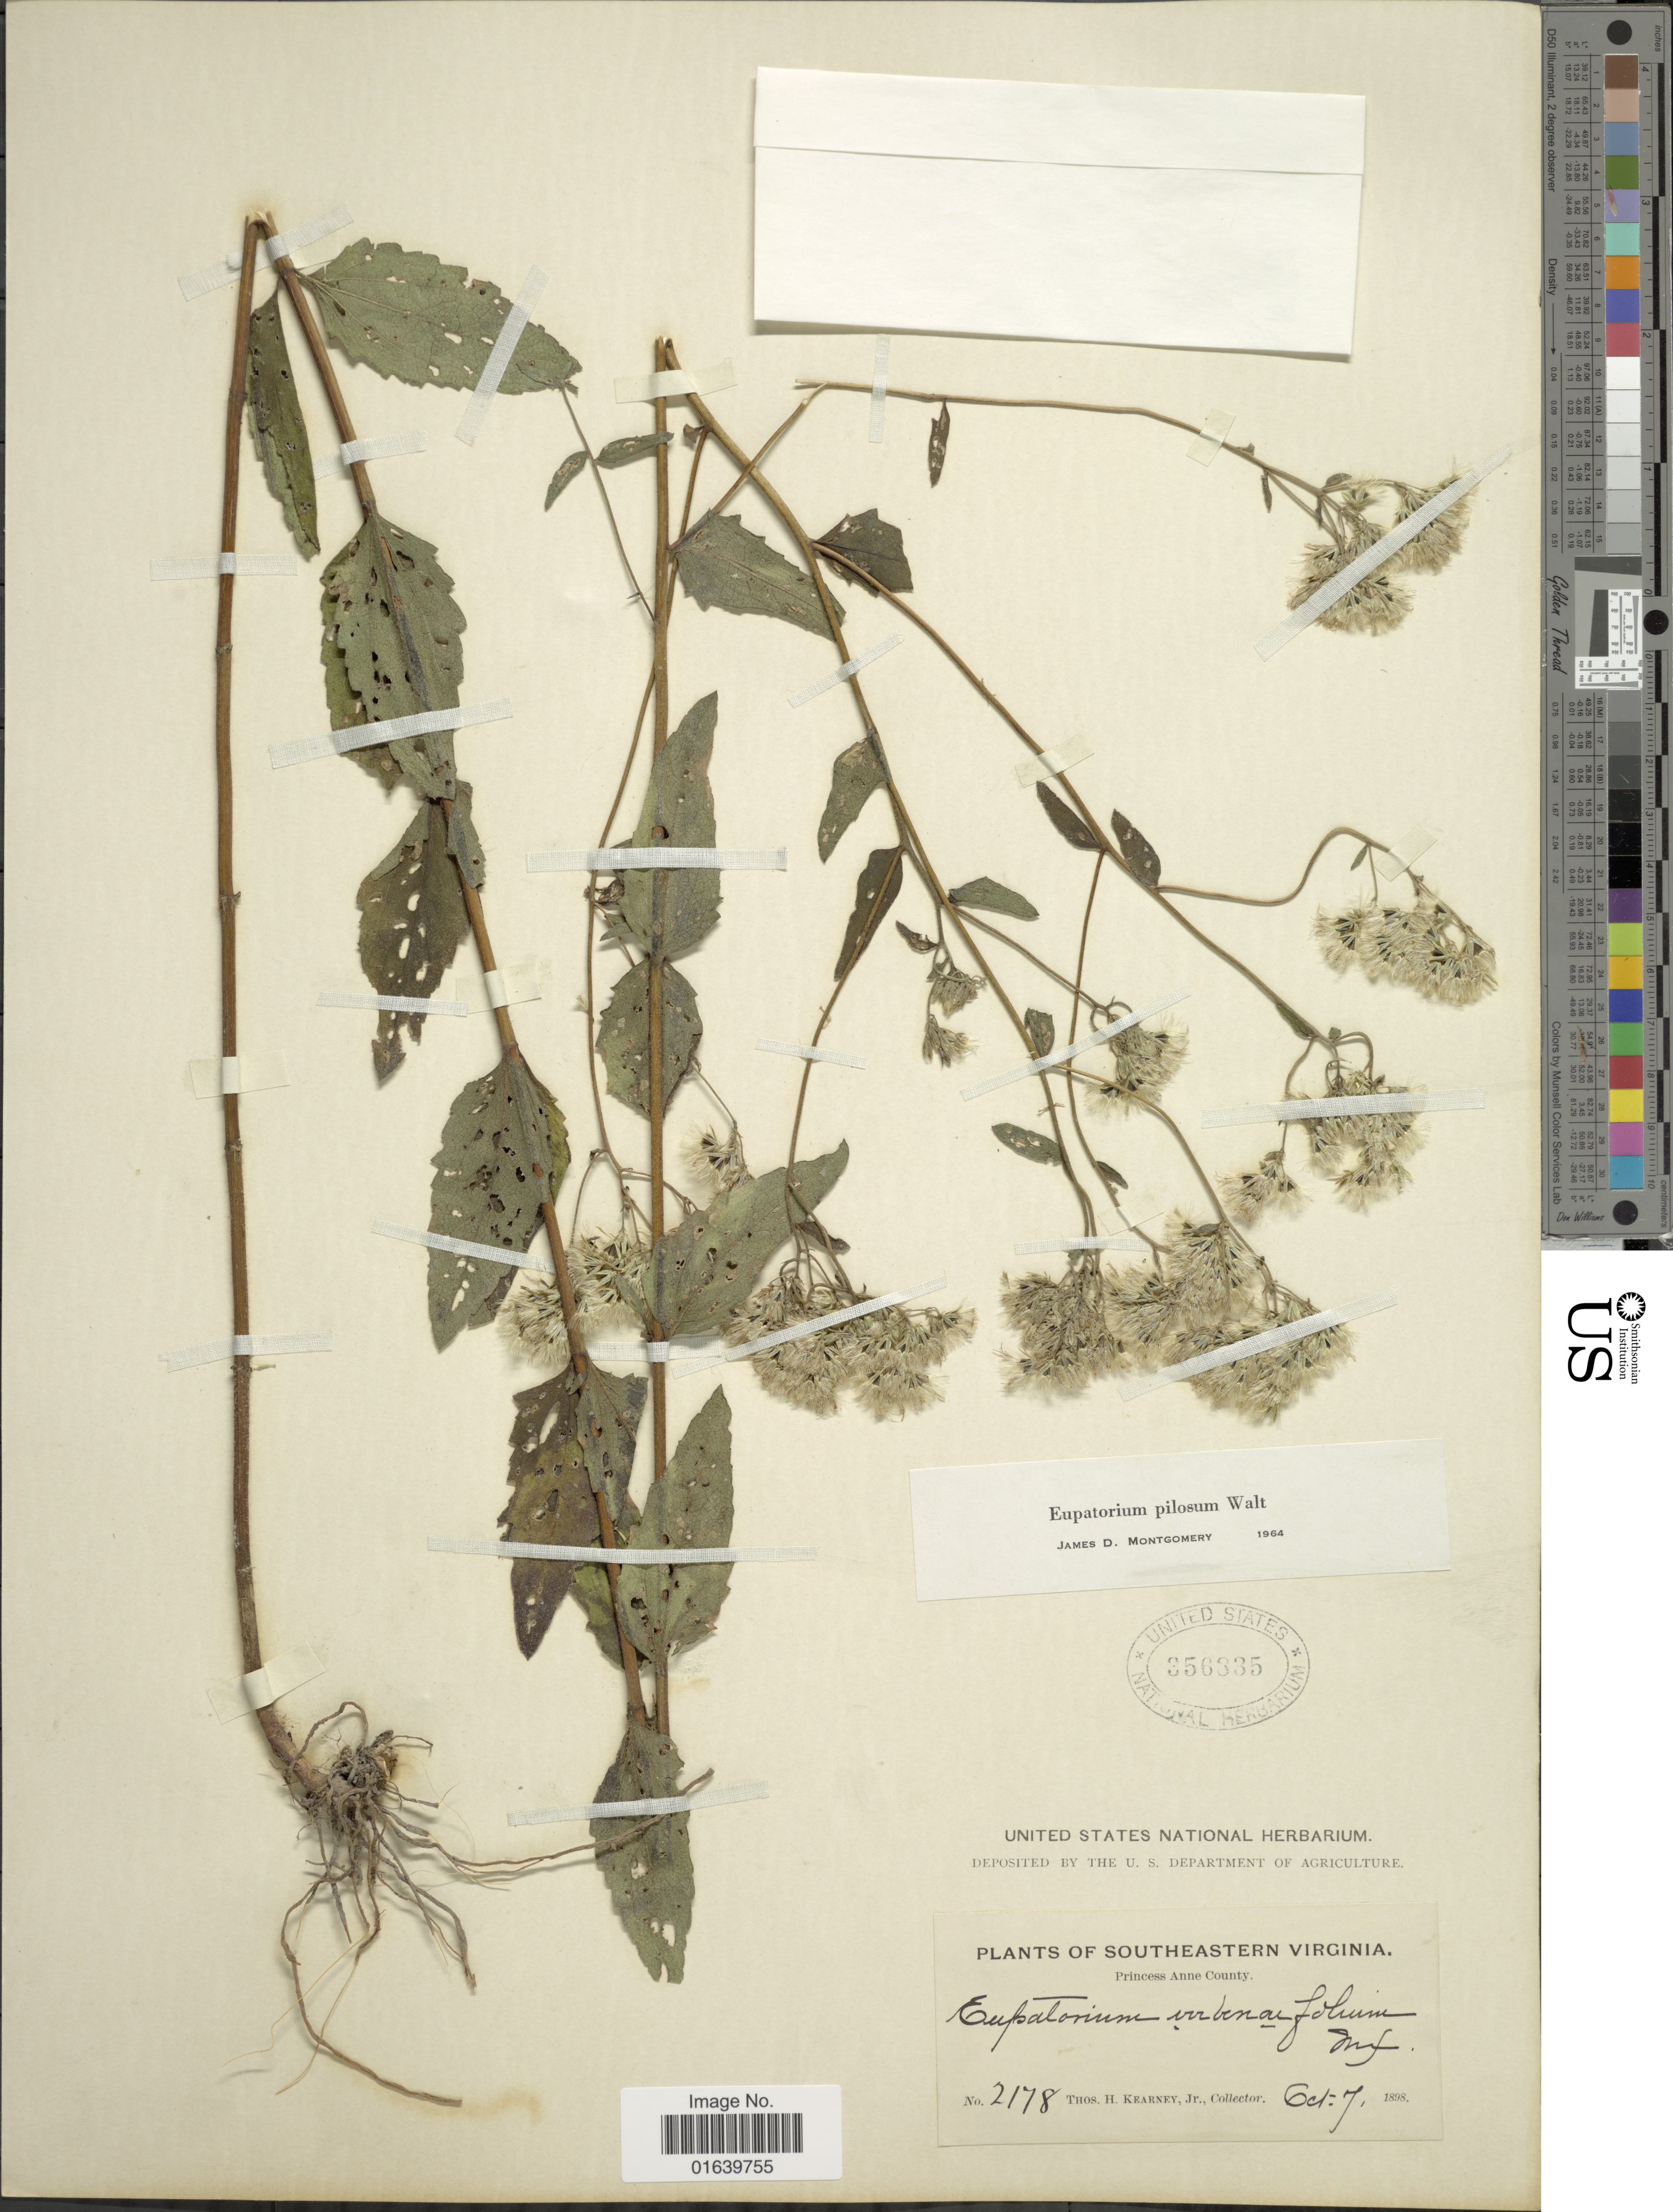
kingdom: Plantae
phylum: Tracheophyta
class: Magnoliopsida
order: Asterales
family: Asteraceae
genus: Eupatorium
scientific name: Eupatorium pilosum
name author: Walter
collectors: T. H. Kearney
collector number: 2178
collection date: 1898-10-07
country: United States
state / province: Virginia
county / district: City of Virginia Beach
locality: Southeastern Virginia, Princess Anne (=historic county name) County.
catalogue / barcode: US 356335